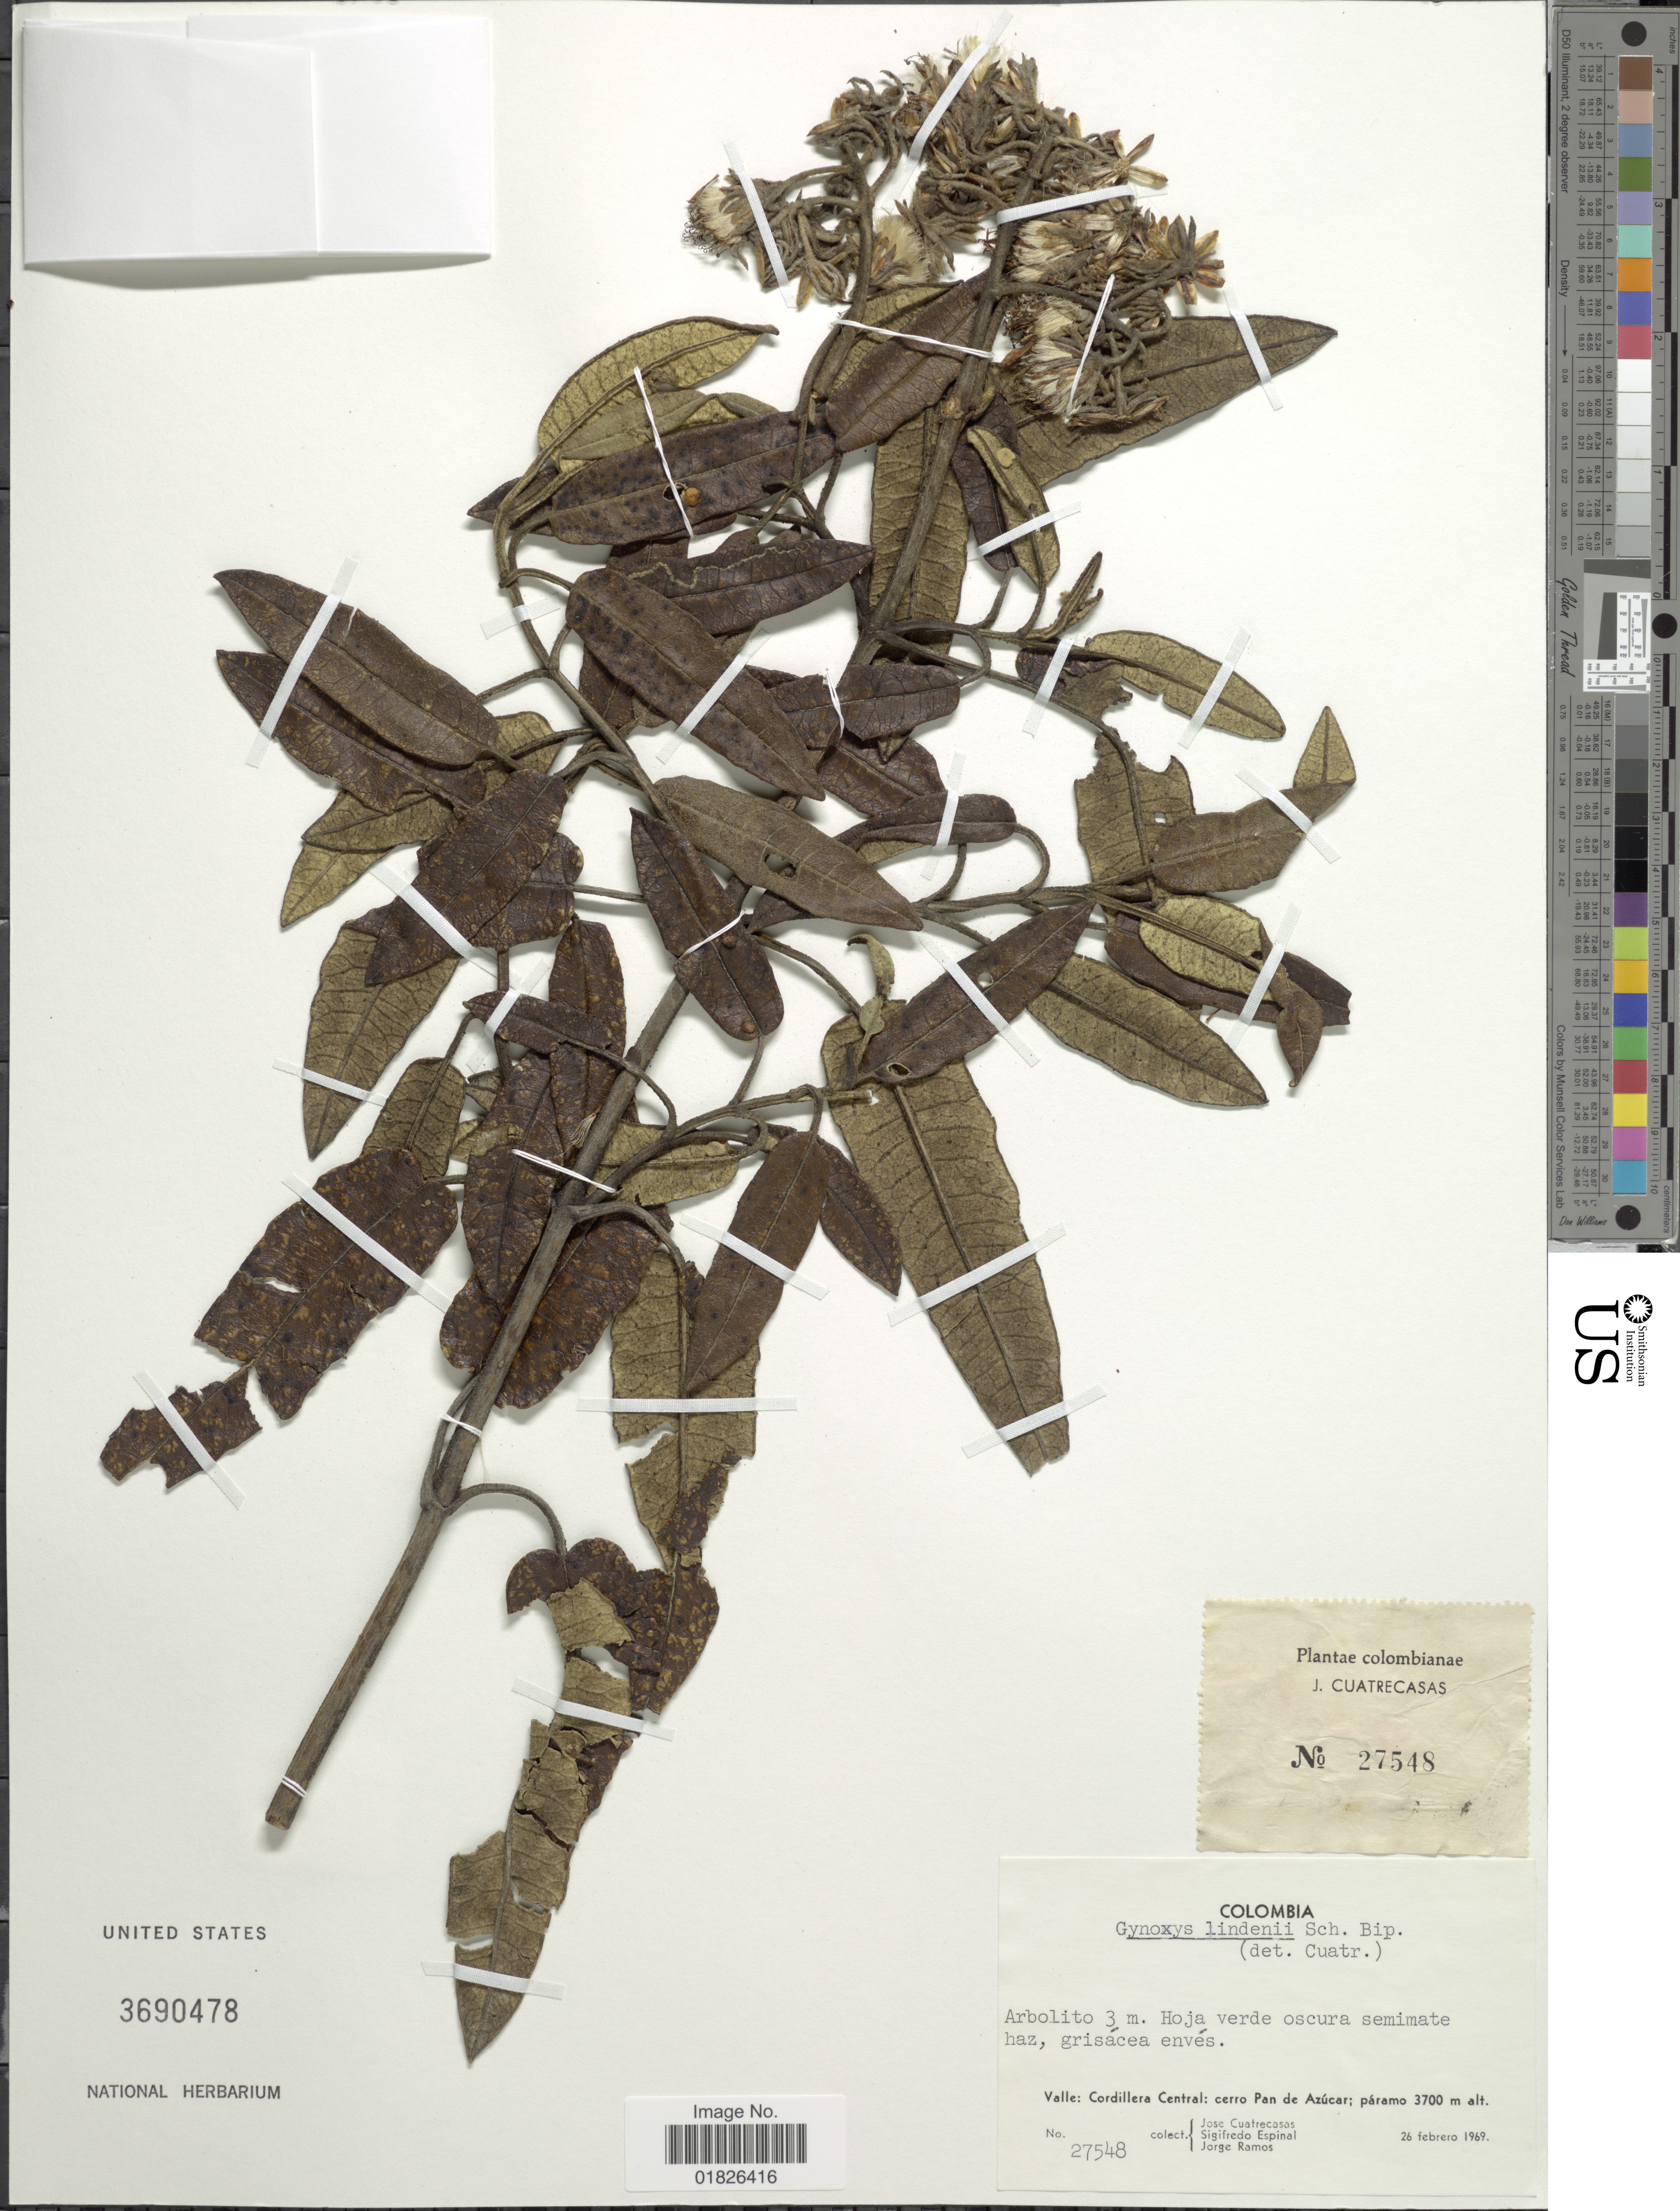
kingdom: Plantae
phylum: Tracheophyta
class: Magnoliopsida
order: Asterales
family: Asteraceae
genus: Gynoxys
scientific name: Gynoxys baccharoides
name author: (Kunth) Cass.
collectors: J. Cuatrecasas & S. T. Espinal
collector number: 27548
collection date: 1969-02-26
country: Colombia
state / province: Valle del Cauca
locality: Cordillera Central, cerro Pan de Azucar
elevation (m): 3700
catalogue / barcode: US 3690478